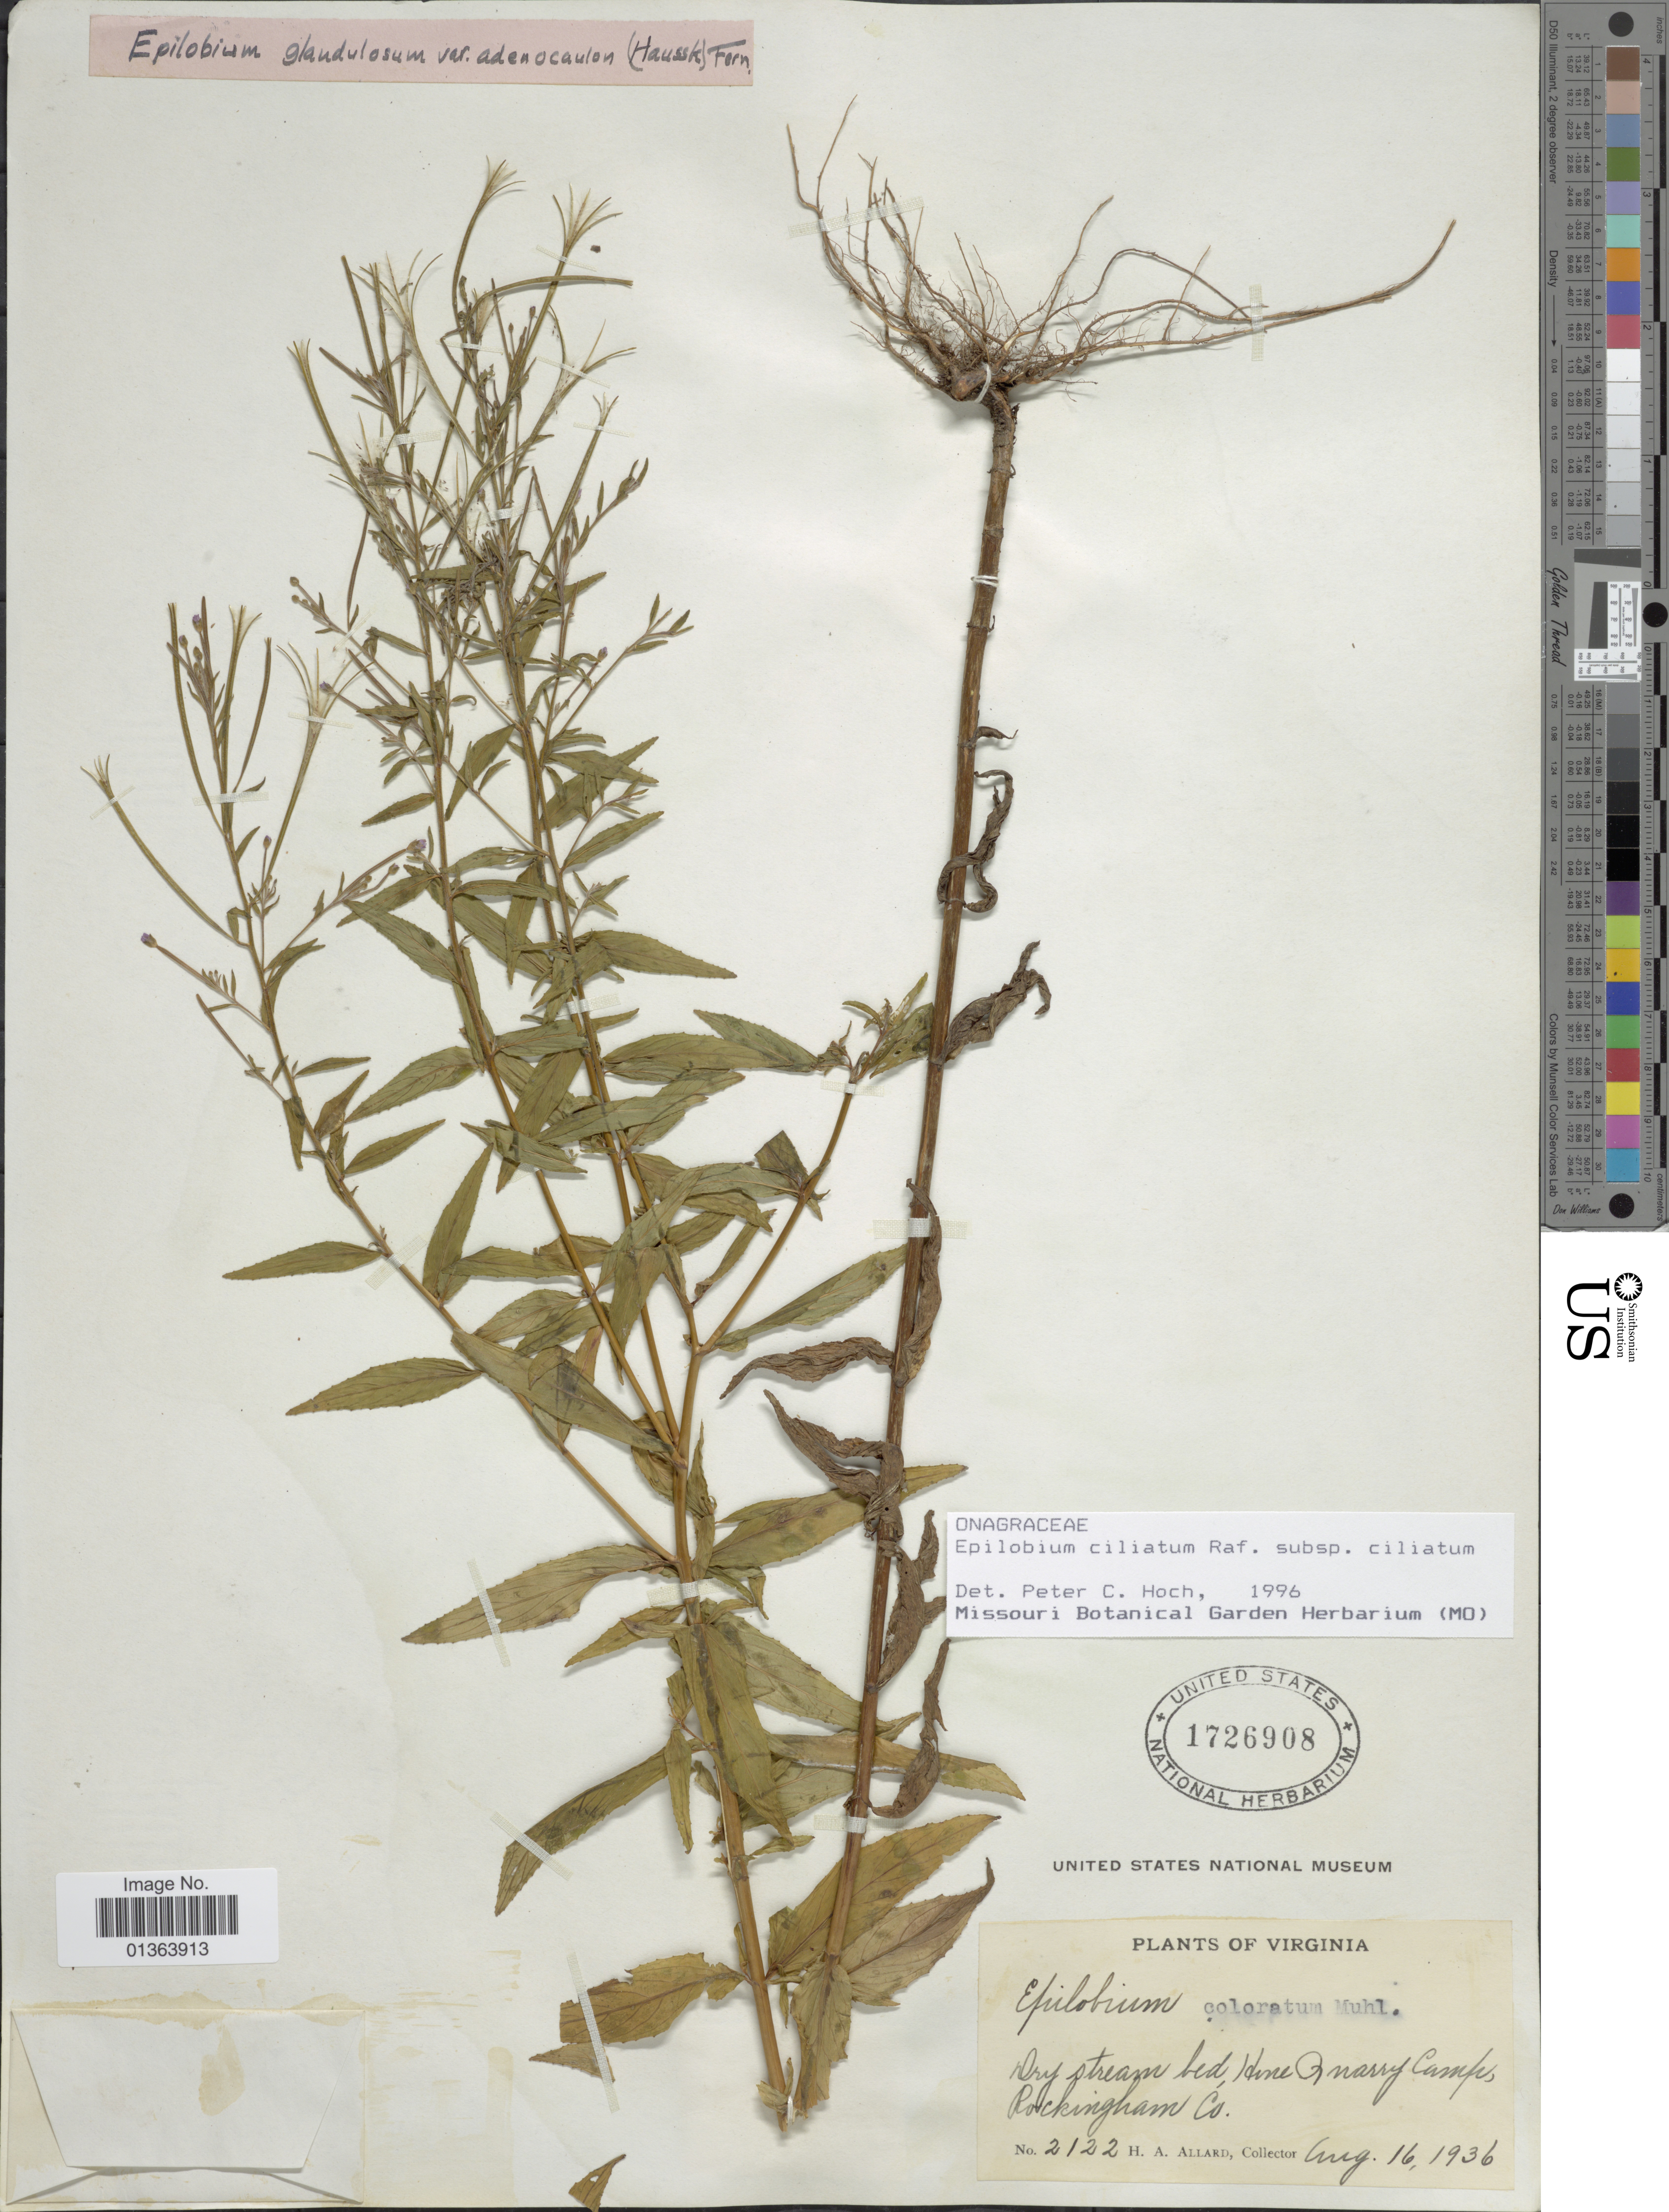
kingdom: Plantae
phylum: Tracheophyta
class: Magnoliopsida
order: Myrtales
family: Onagraceae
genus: Epilobium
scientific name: Epilobium ciliatum subsp. ciliatum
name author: Raf.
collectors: H. A. Allard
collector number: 2122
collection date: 1936-08-16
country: United States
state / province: Virginia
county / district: Rockingham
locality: Dry stream bed, Hine Quarry Camp.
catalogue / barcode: US 1726908